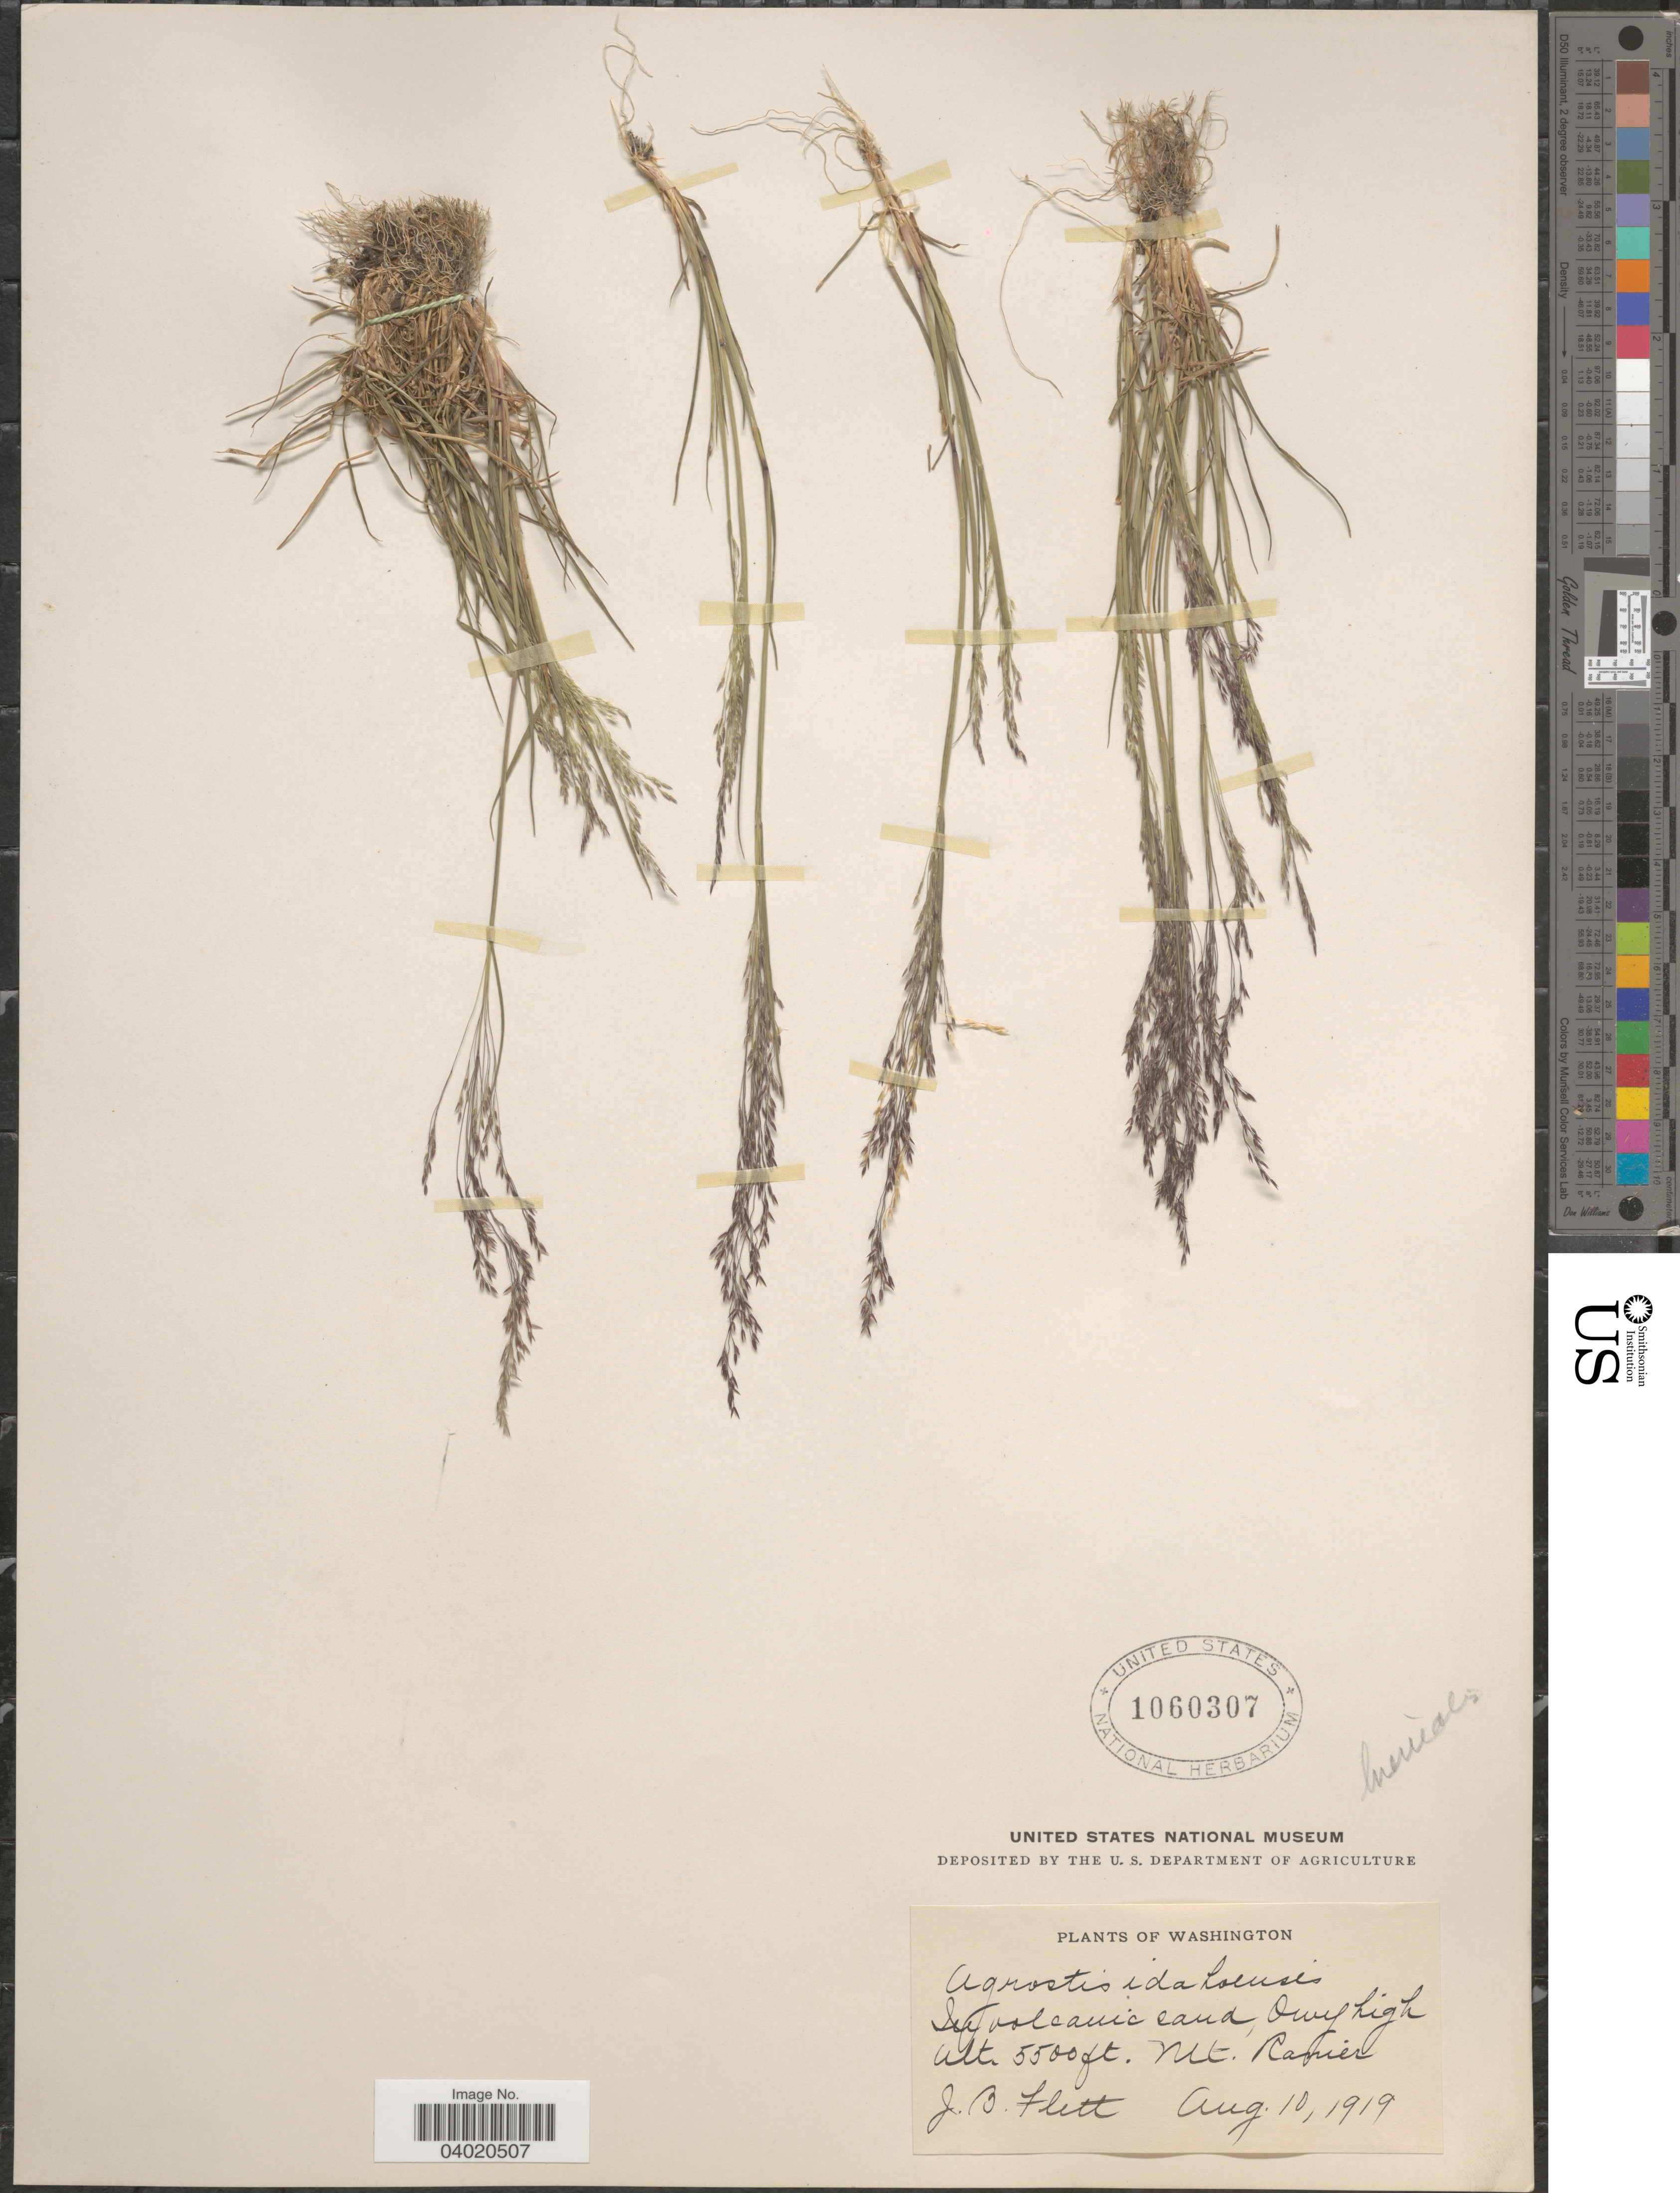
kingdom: Plantae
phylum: Tracheophyta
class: Liliopsida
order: Poales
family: Poaceae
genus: Agrostis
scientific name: Agrostis idahoensis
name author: Nash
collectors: J. Flett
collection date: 1919-08-10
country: United States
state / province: Washington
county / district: Pierce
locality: In volcanic sand, Owyhigh Mt. Mt. Ranier.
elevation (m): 1676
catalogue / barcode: US 1060307